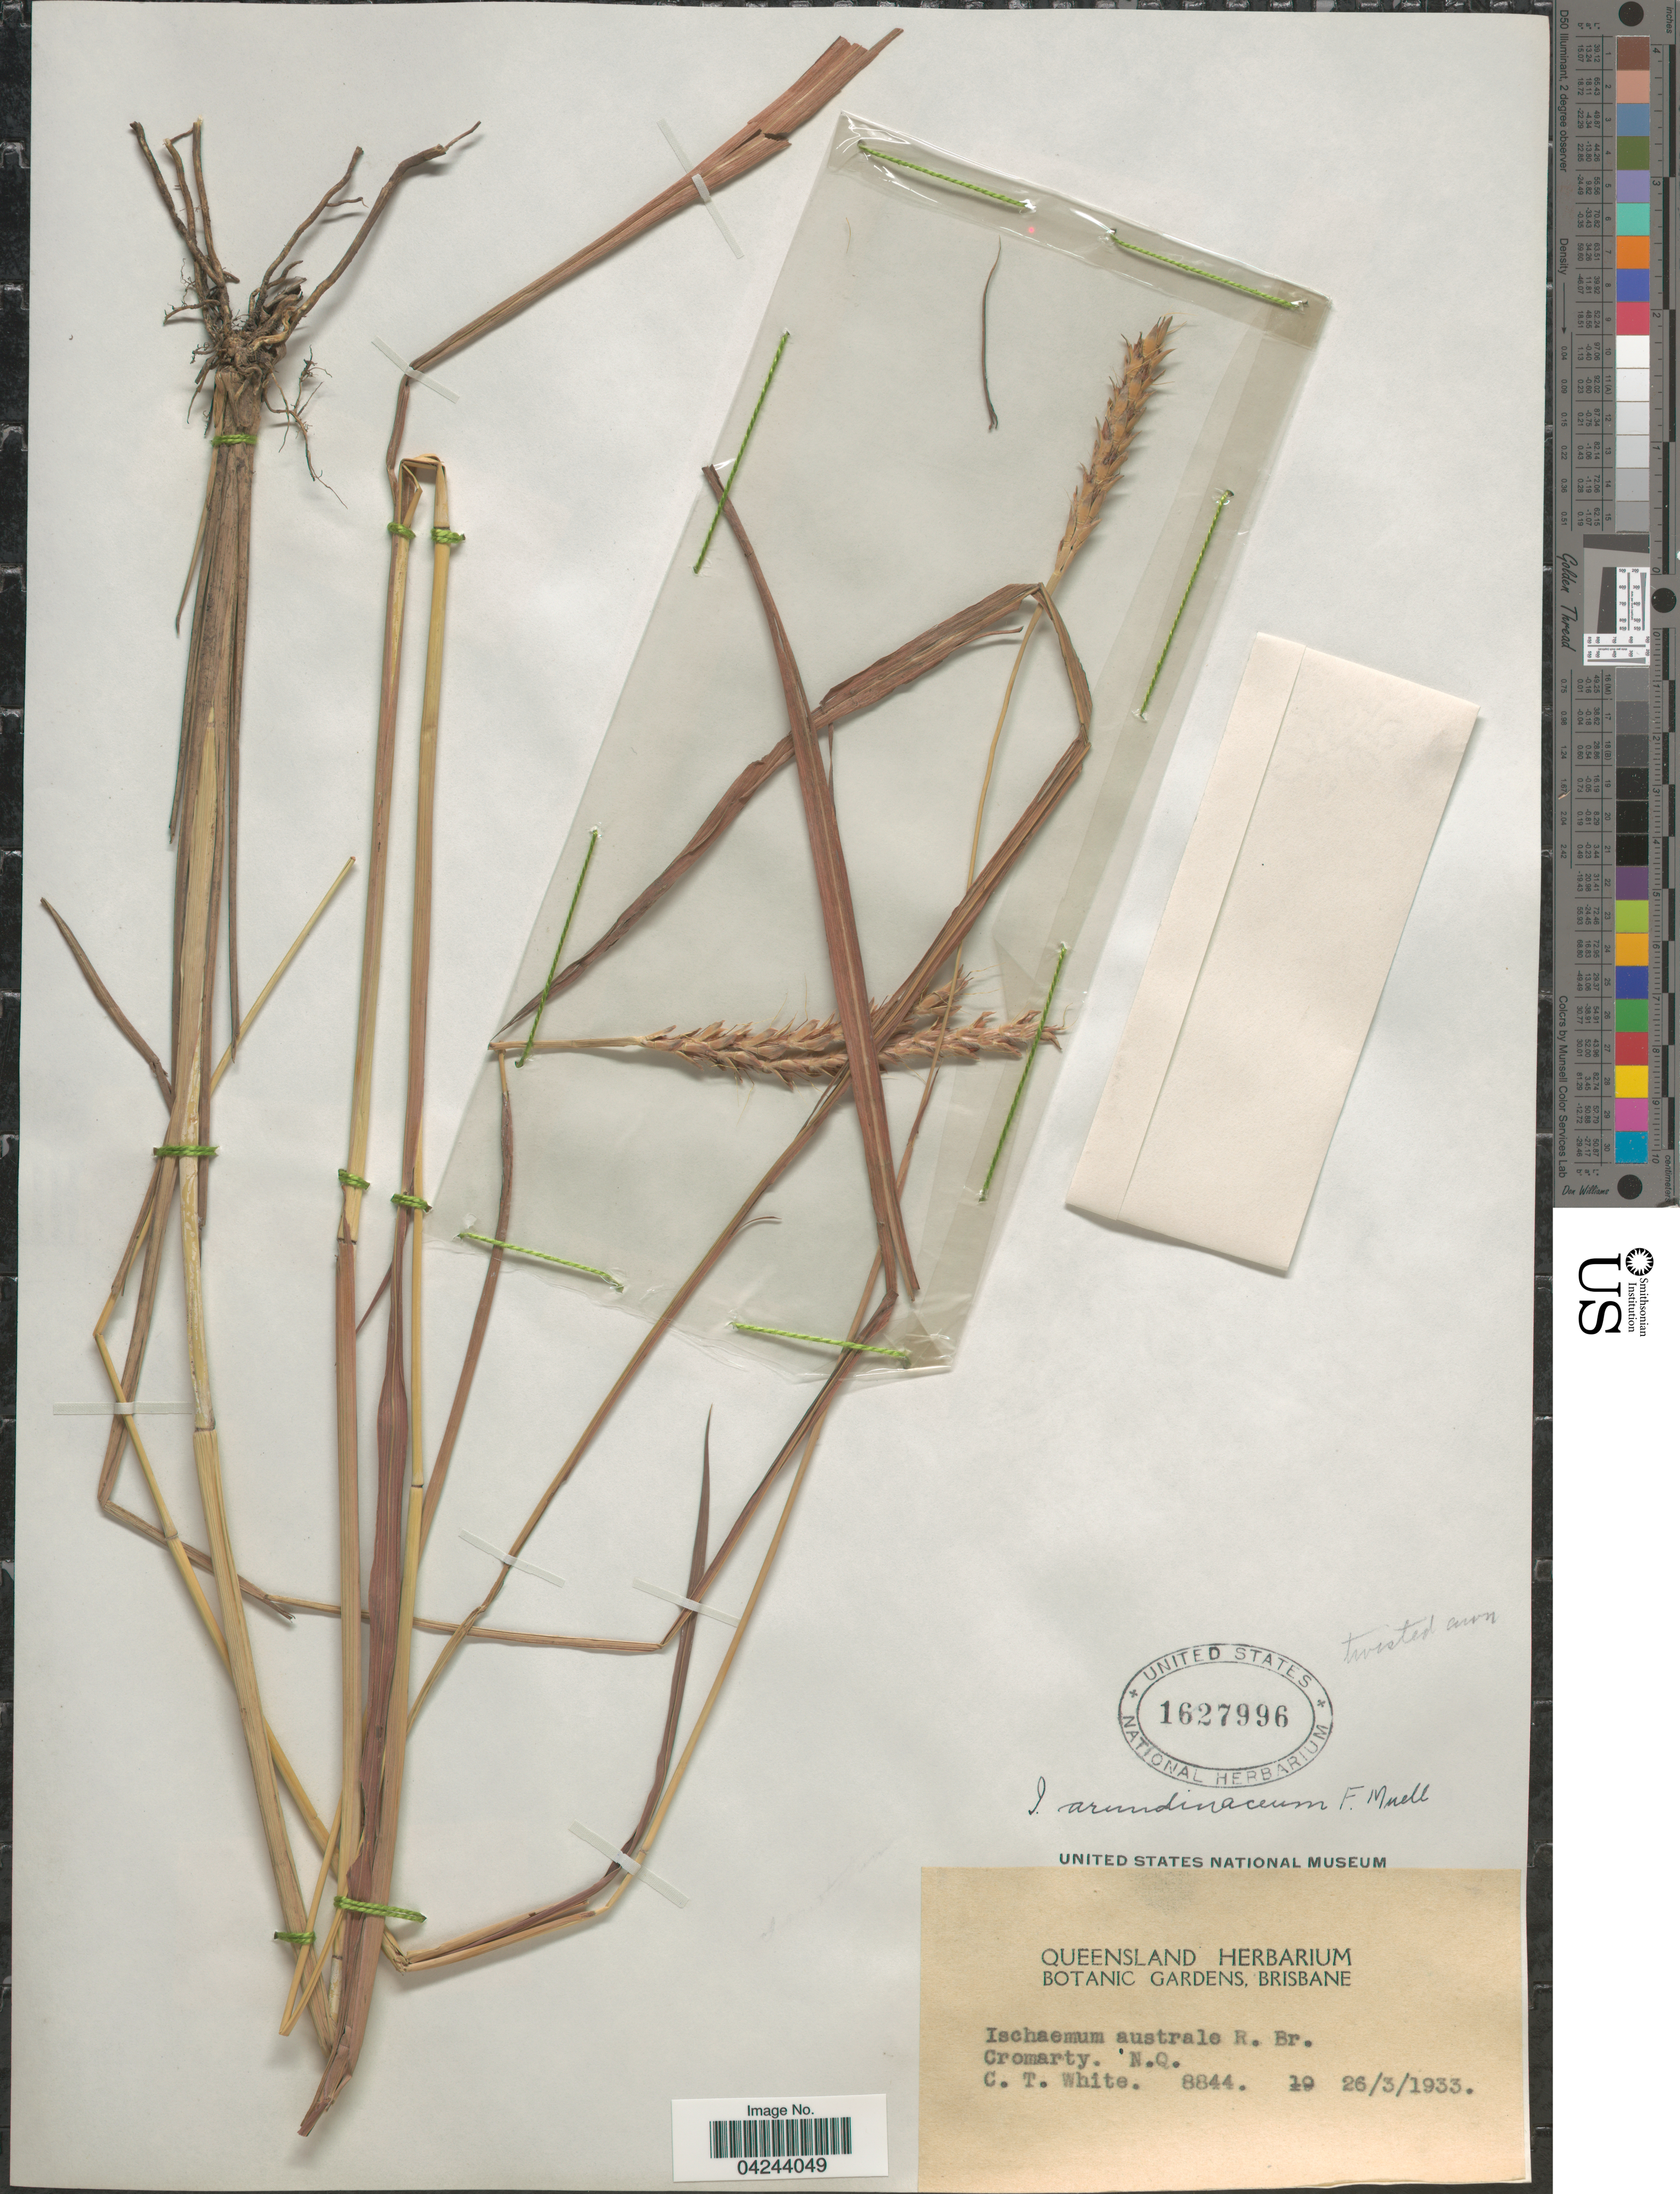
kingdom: Plantae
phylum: Tracheophyta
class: Liliopsida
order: Poales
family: Poaceae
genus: Ischaemum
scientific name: Ischaemum australe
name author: R. Br.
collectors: C. T. White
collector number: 8844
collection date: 1933-03-26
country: Australia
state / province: Queensland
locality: Cromarty. N.Q.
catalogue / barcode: US 1627996